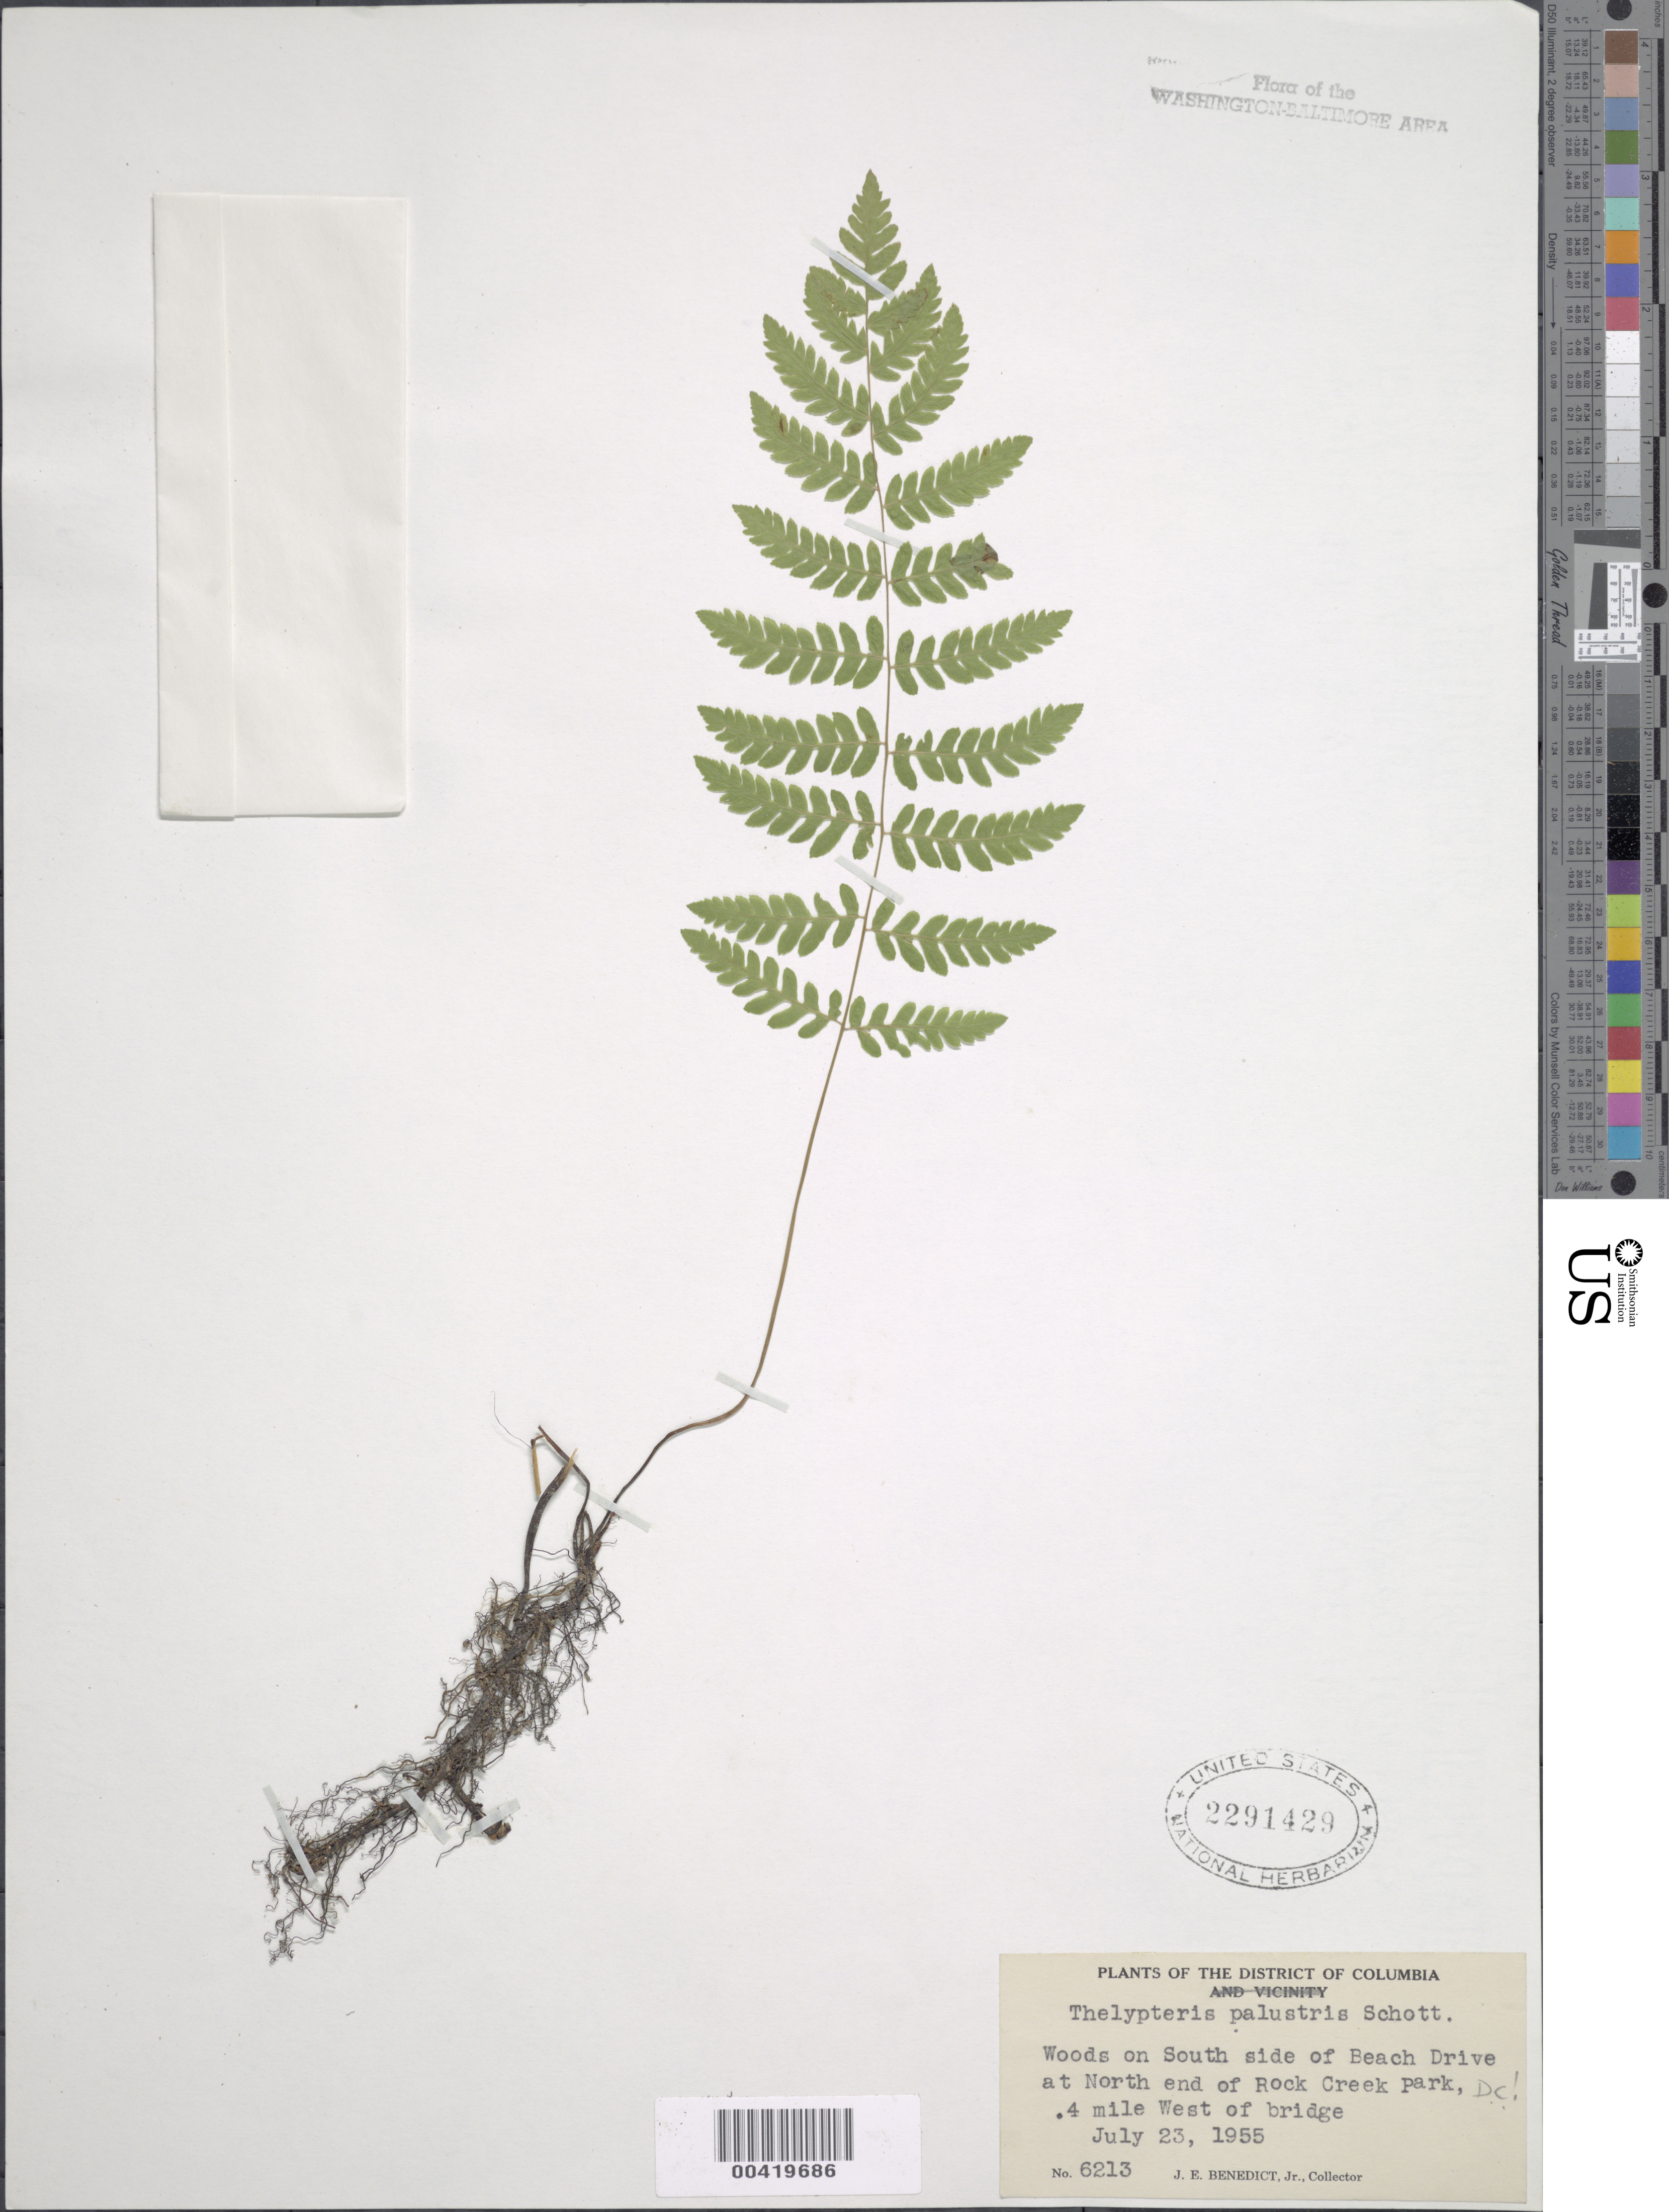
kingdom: Plantae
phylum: Tracheophyta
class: Polypodiopsida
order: Polypodiales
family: Thelypteridaceae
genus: Thelypteris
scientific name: Thelypteris palustris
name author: (Salisb.) Schott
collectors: J. E. Benedict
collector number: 6213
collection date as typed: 23 Jul 1955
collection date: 1955-07-23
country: United States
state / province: District of Columbia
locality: S side of Beach Drive at N end of Rock Creek Park, W of Bridge Rock Creek Park and Vicinity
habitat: Woods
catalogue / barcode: US 2291429